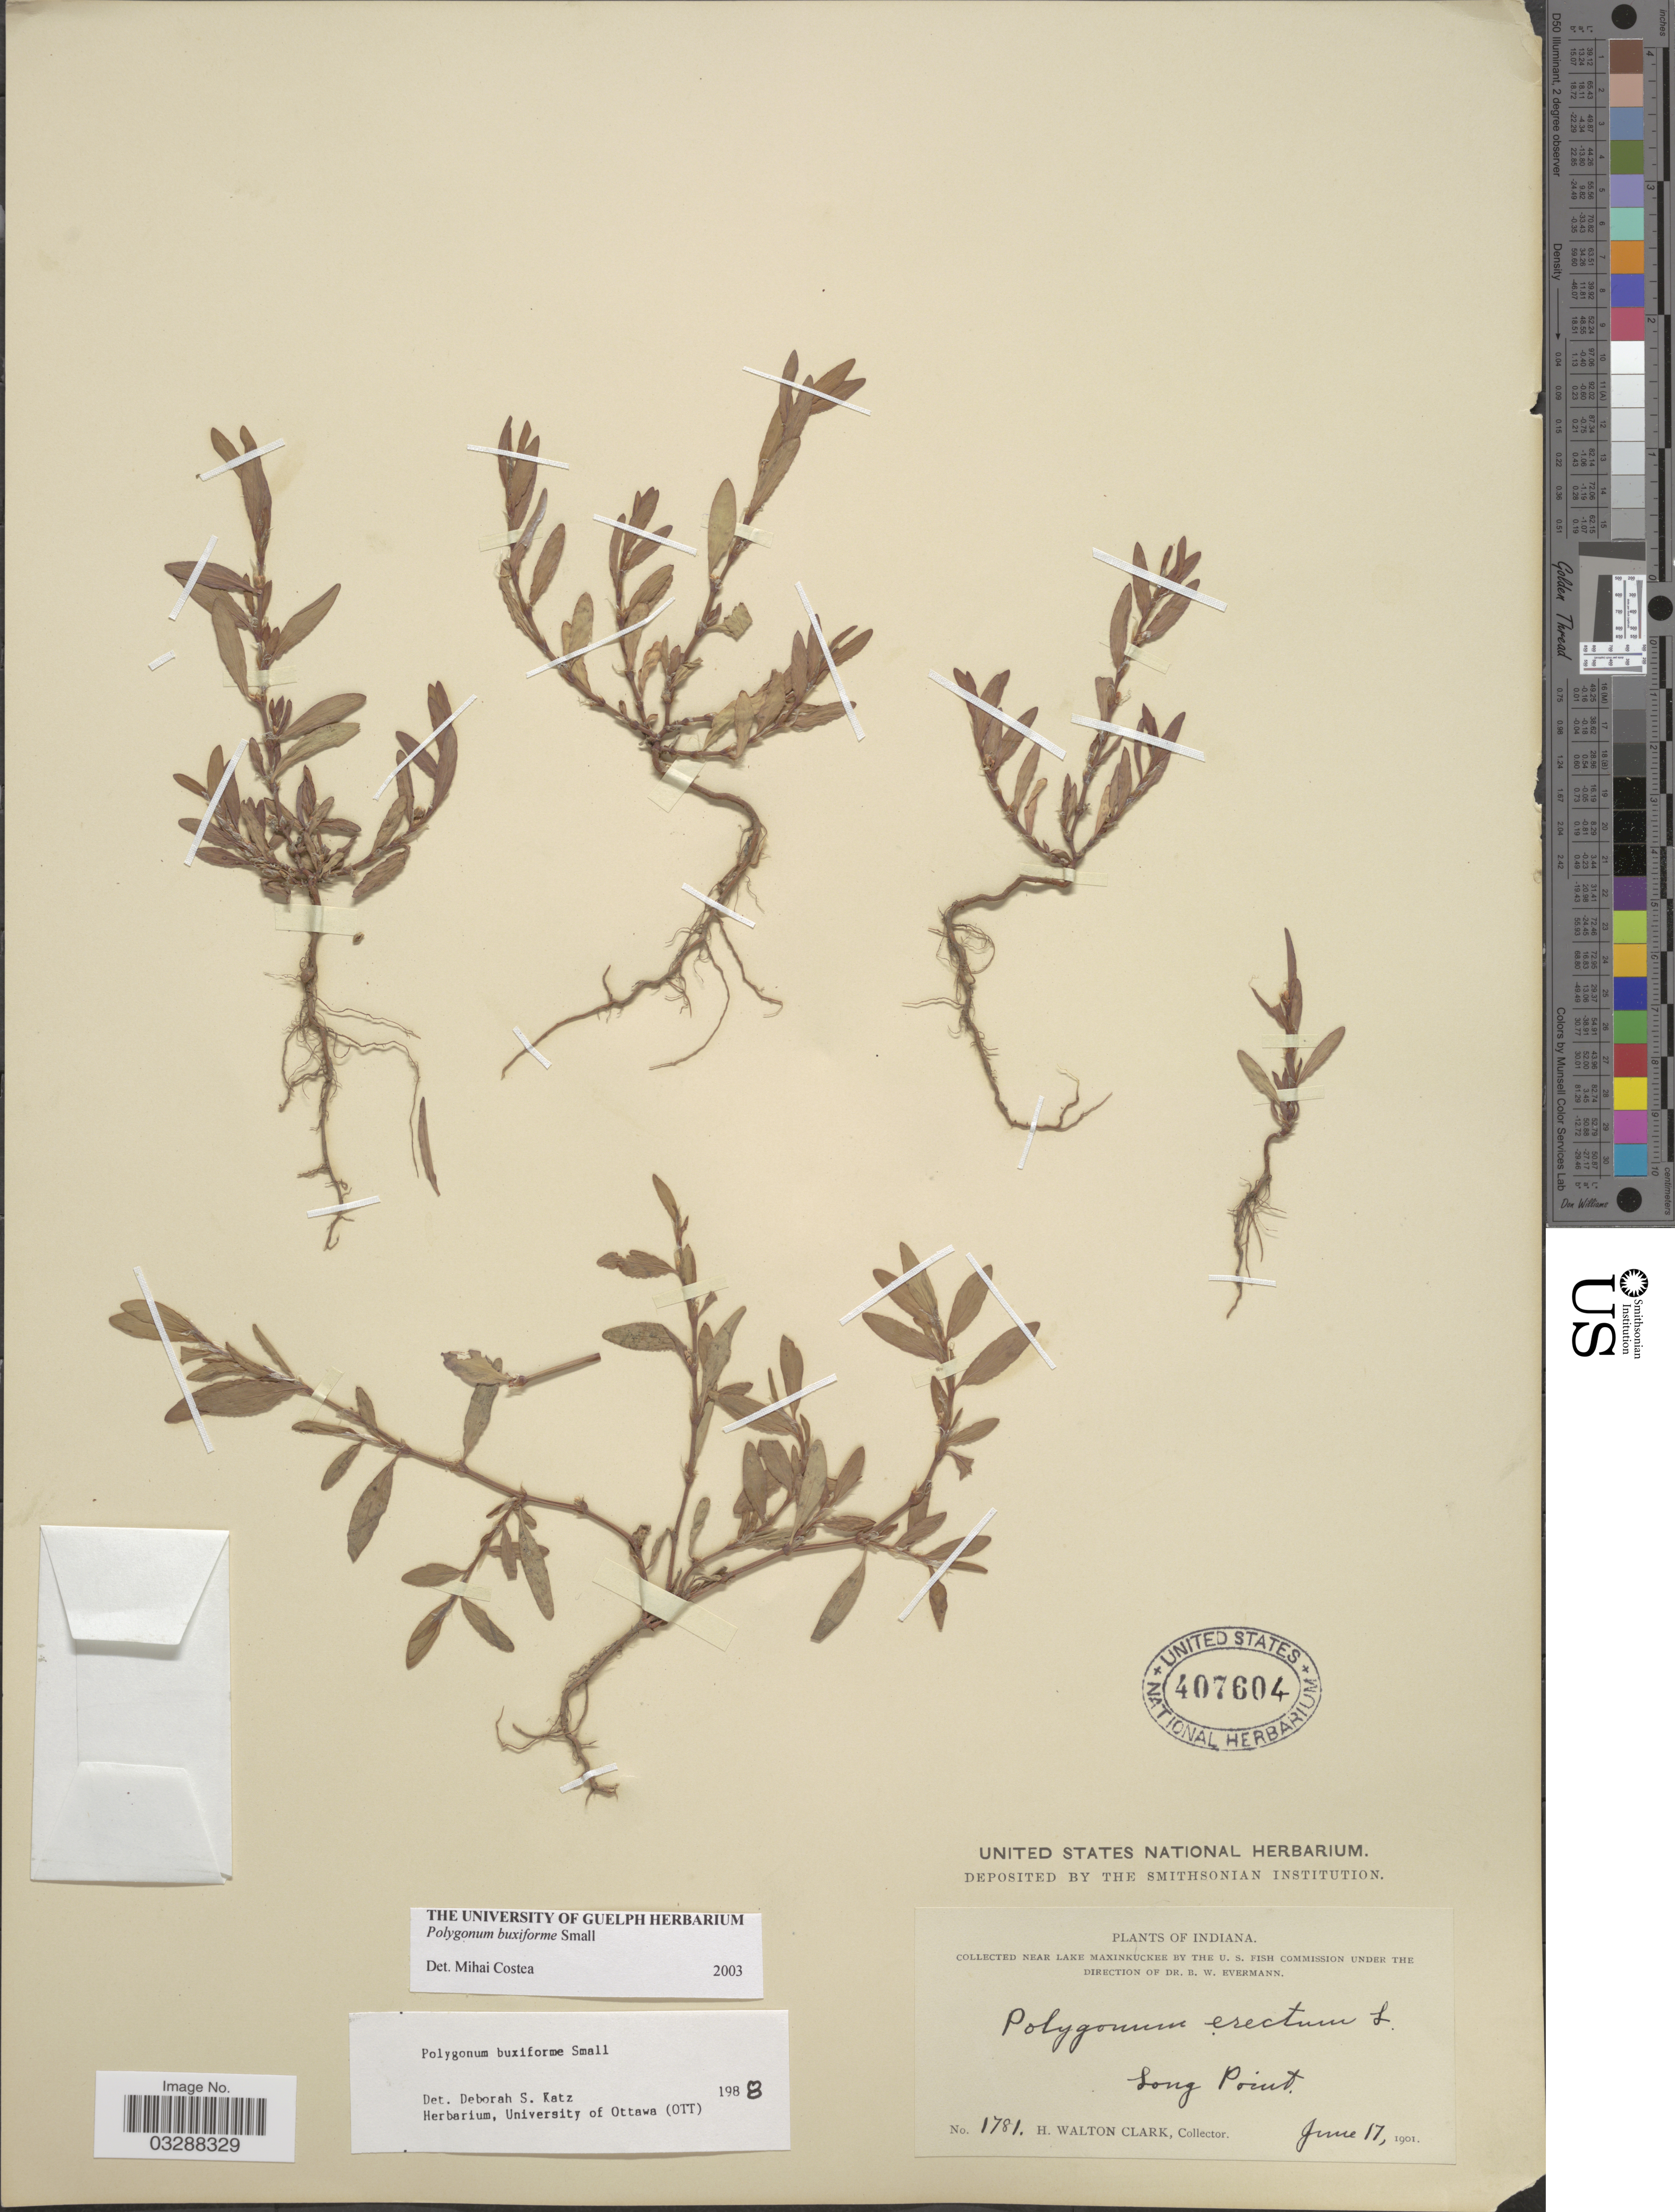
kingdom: Plantae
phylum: Tracheophyta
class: Magnoliopsida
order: Caryophyllales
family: Polygonaceae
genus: Polygonum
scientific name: Polygonum buxiforme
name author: Small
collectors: H. W. Clark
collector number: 1781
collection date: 1901-06-17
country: United States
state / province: Indiana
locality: Near Lake Maxinkuckee, Long Point.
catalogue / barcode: US 407604